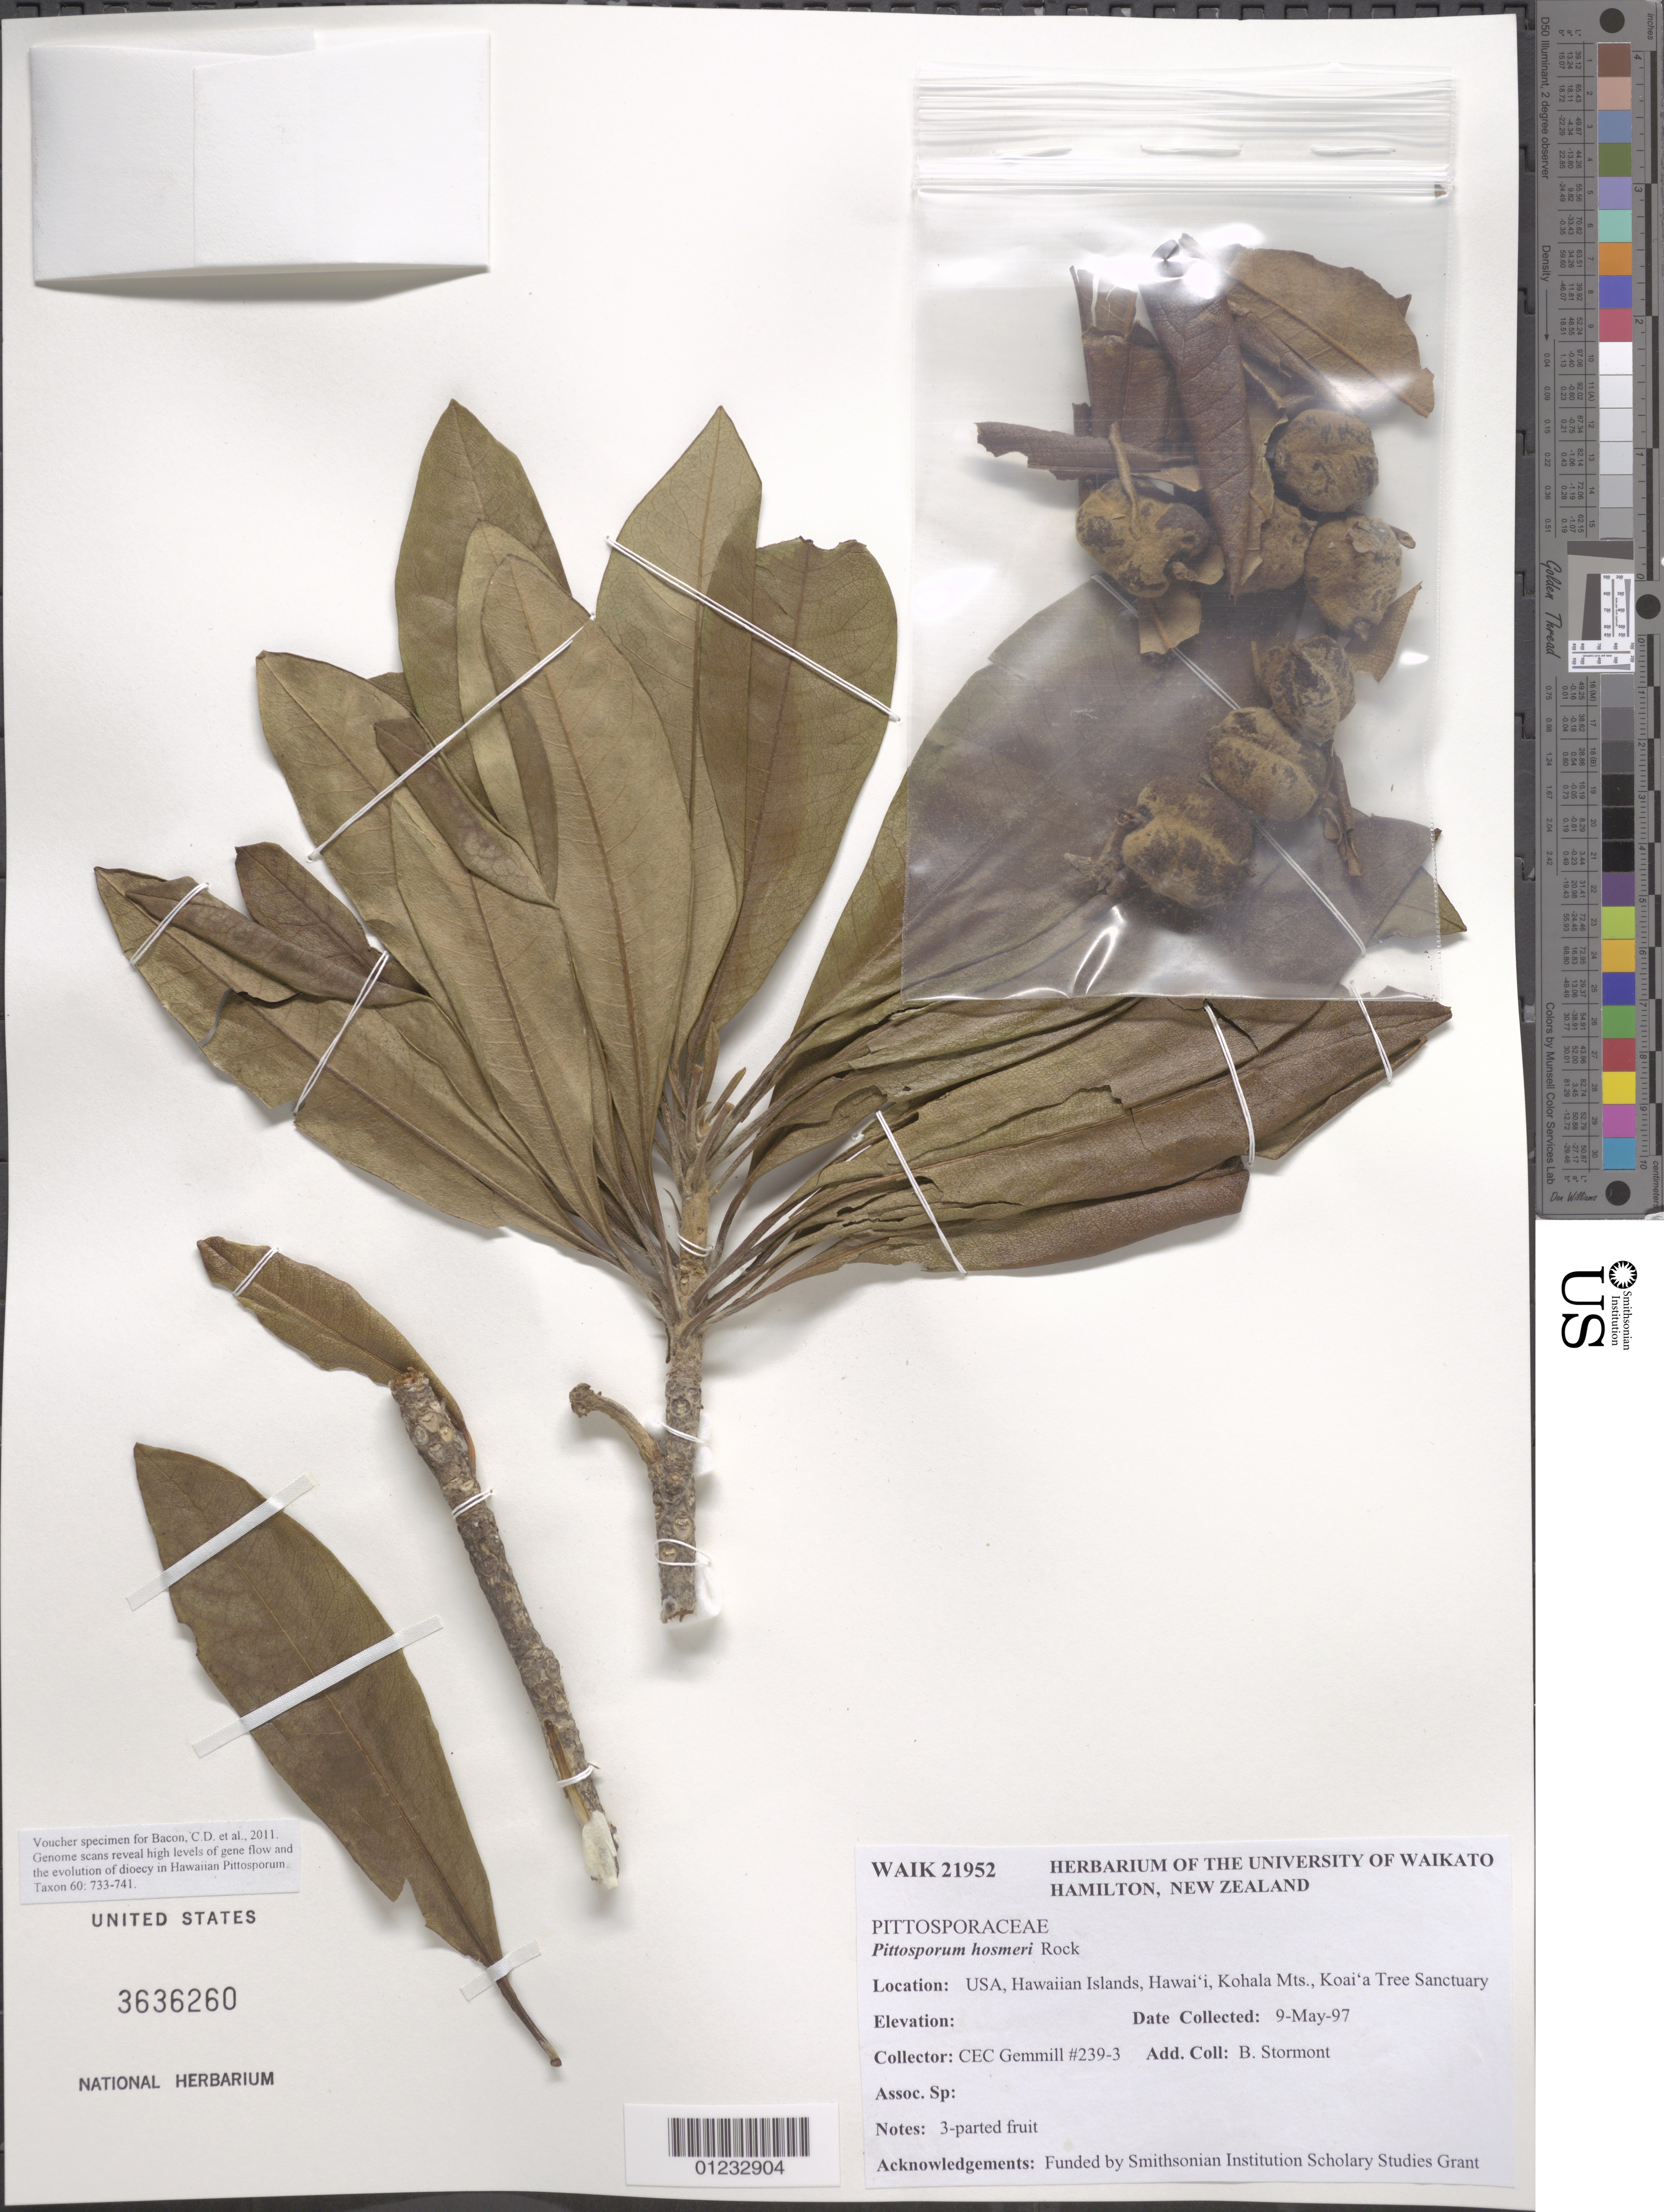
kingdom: Plantae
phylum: Tracheophyta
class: Magnoliopsida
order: Apiales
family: Pittosporaceae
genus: Pittosporum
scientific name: Pittosporum hosmeri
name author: Rock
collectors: C. Gemmill & B. Stormont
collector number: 239-3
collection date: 1997-05-09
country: United States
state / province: Hawaii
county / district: Hawaii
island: Hawaii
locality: Kohala Mts., Koai'a Tree Sanctuary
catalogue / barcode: US 3636260